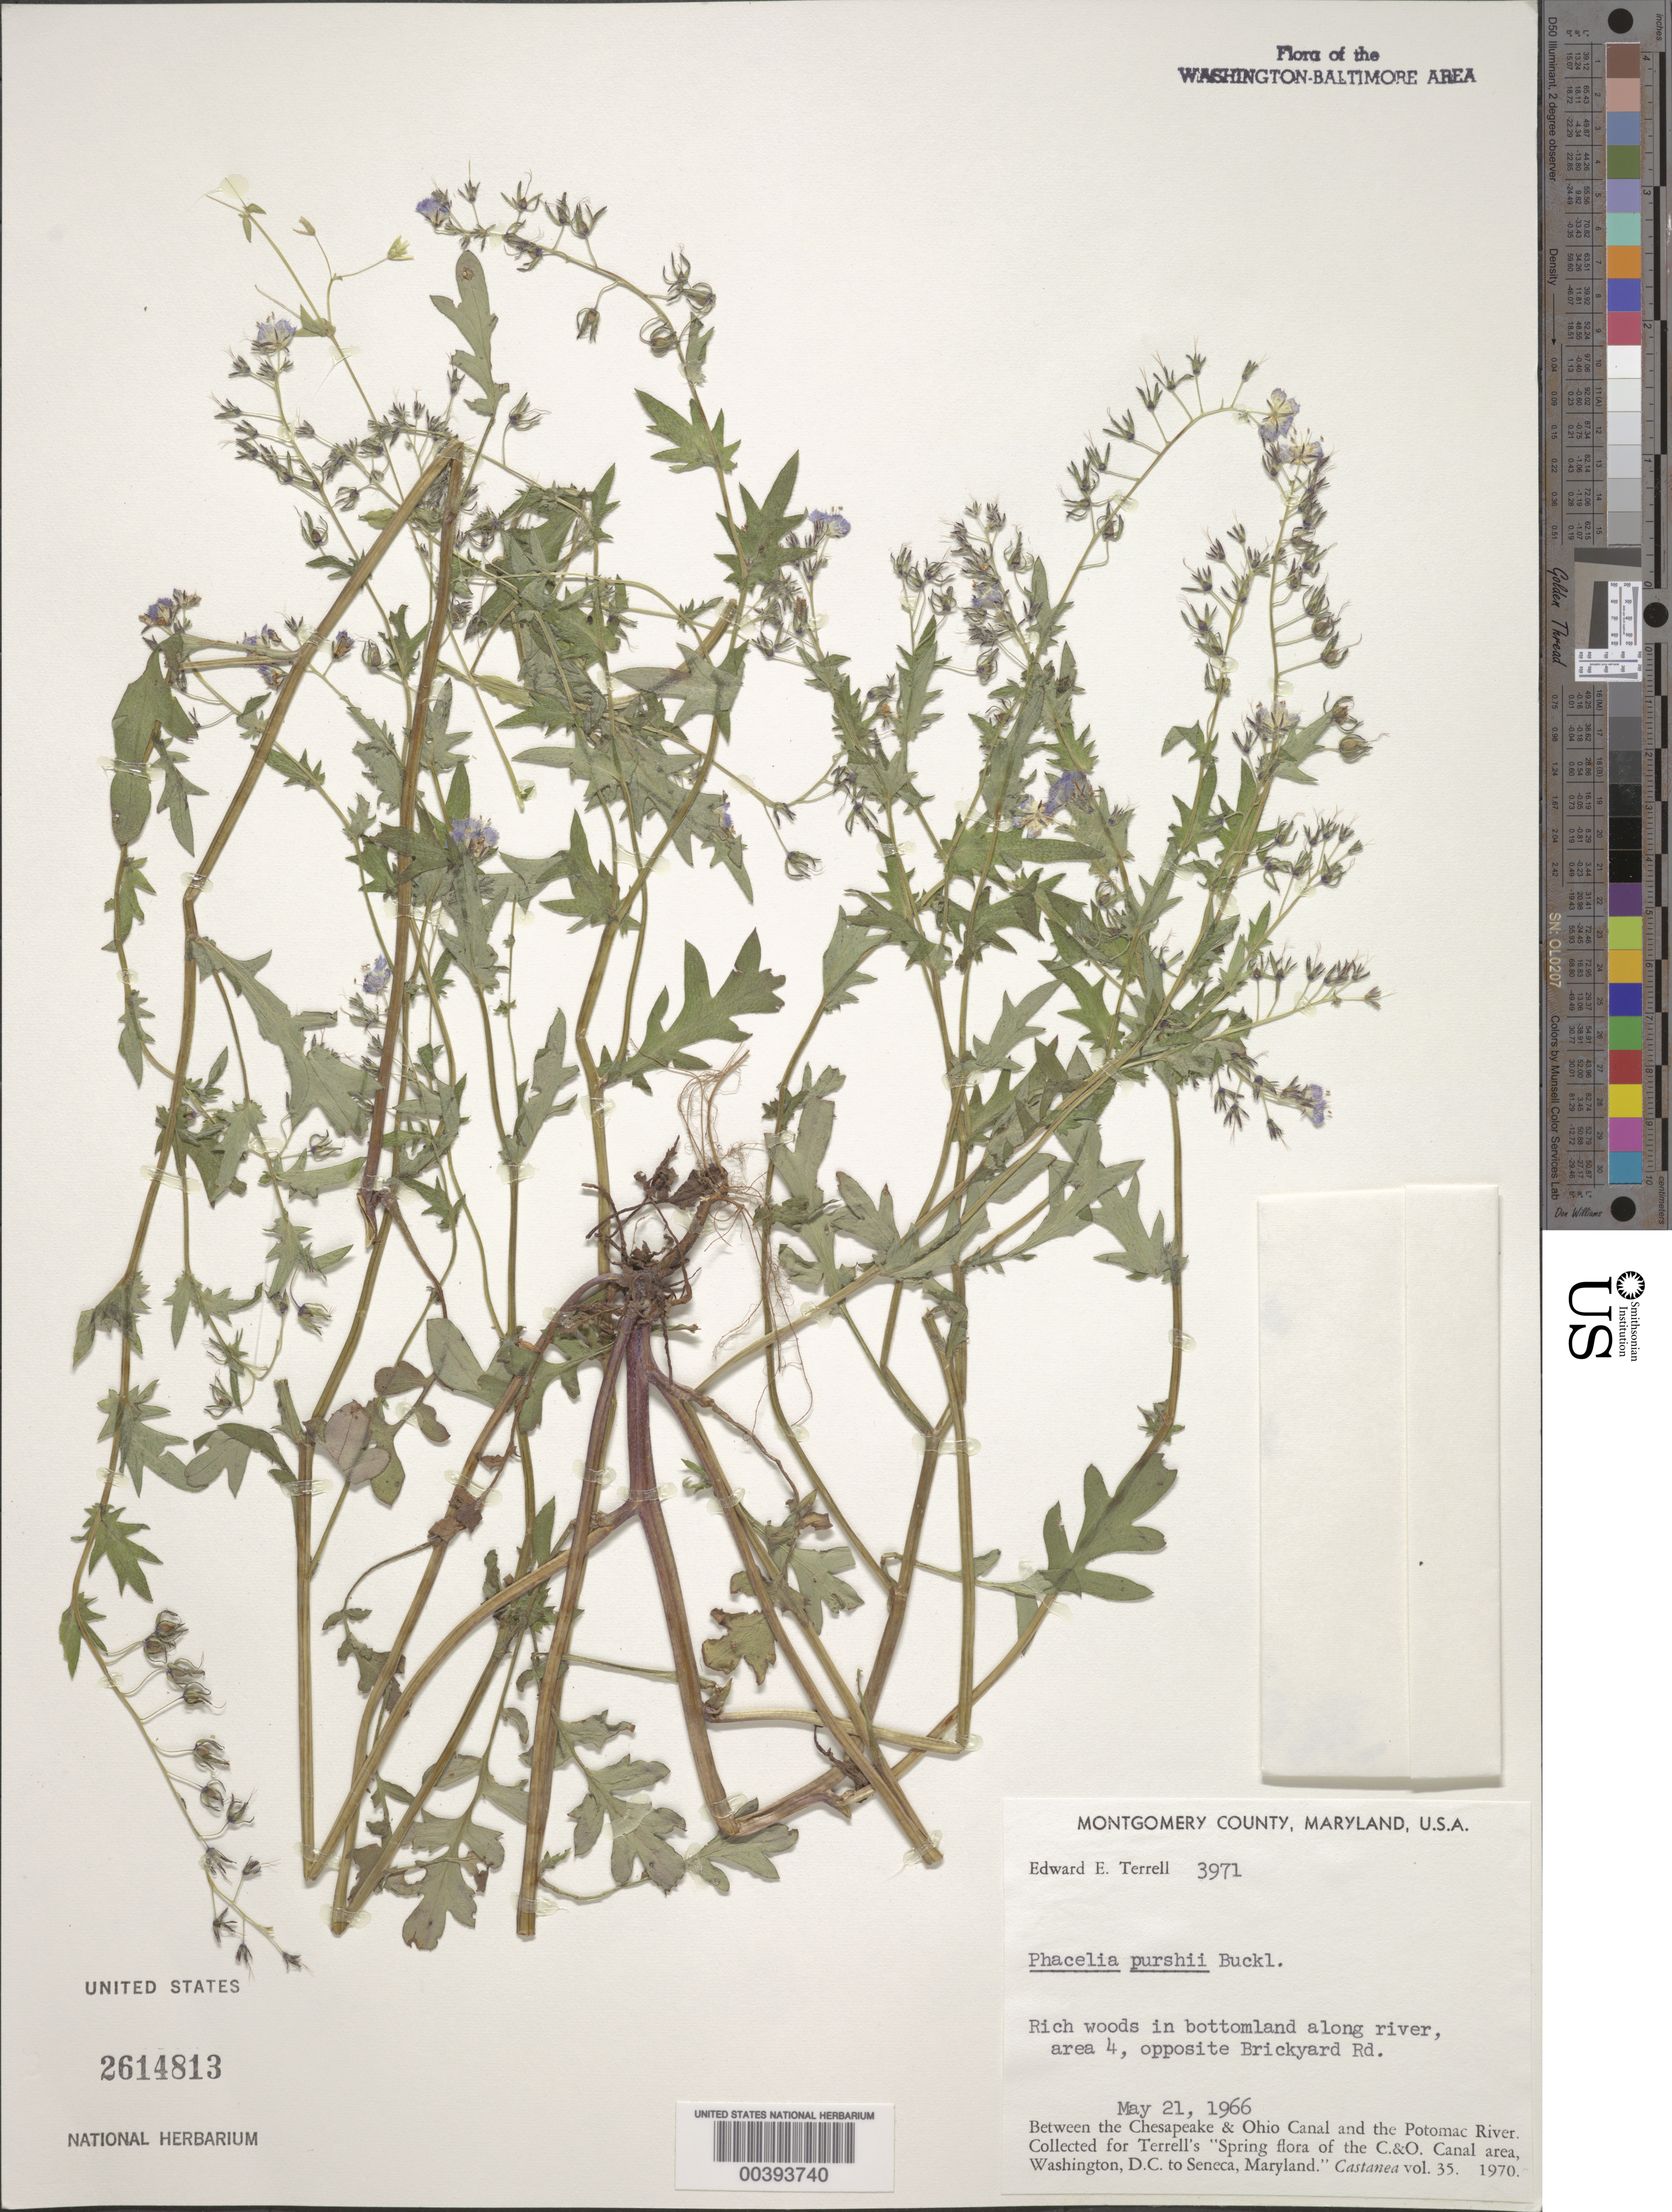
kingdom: Plantae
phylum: Tracheophyta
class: Magnoliopsida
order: Boraginales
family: Hydrophyllaceae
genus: Phacelia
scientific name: Phacelia purshii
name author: Buckley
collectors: E. E. Terrell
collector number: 3971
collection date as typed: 21 May 1966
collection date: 1966-05-21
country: United States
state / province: Maryland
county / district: Montgomery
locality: opposite Brick Yard Rd., area 4 of C & 0 Canal area C. & O. Canal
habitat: Rich woods in bottomland along river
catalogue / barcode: US 2614813